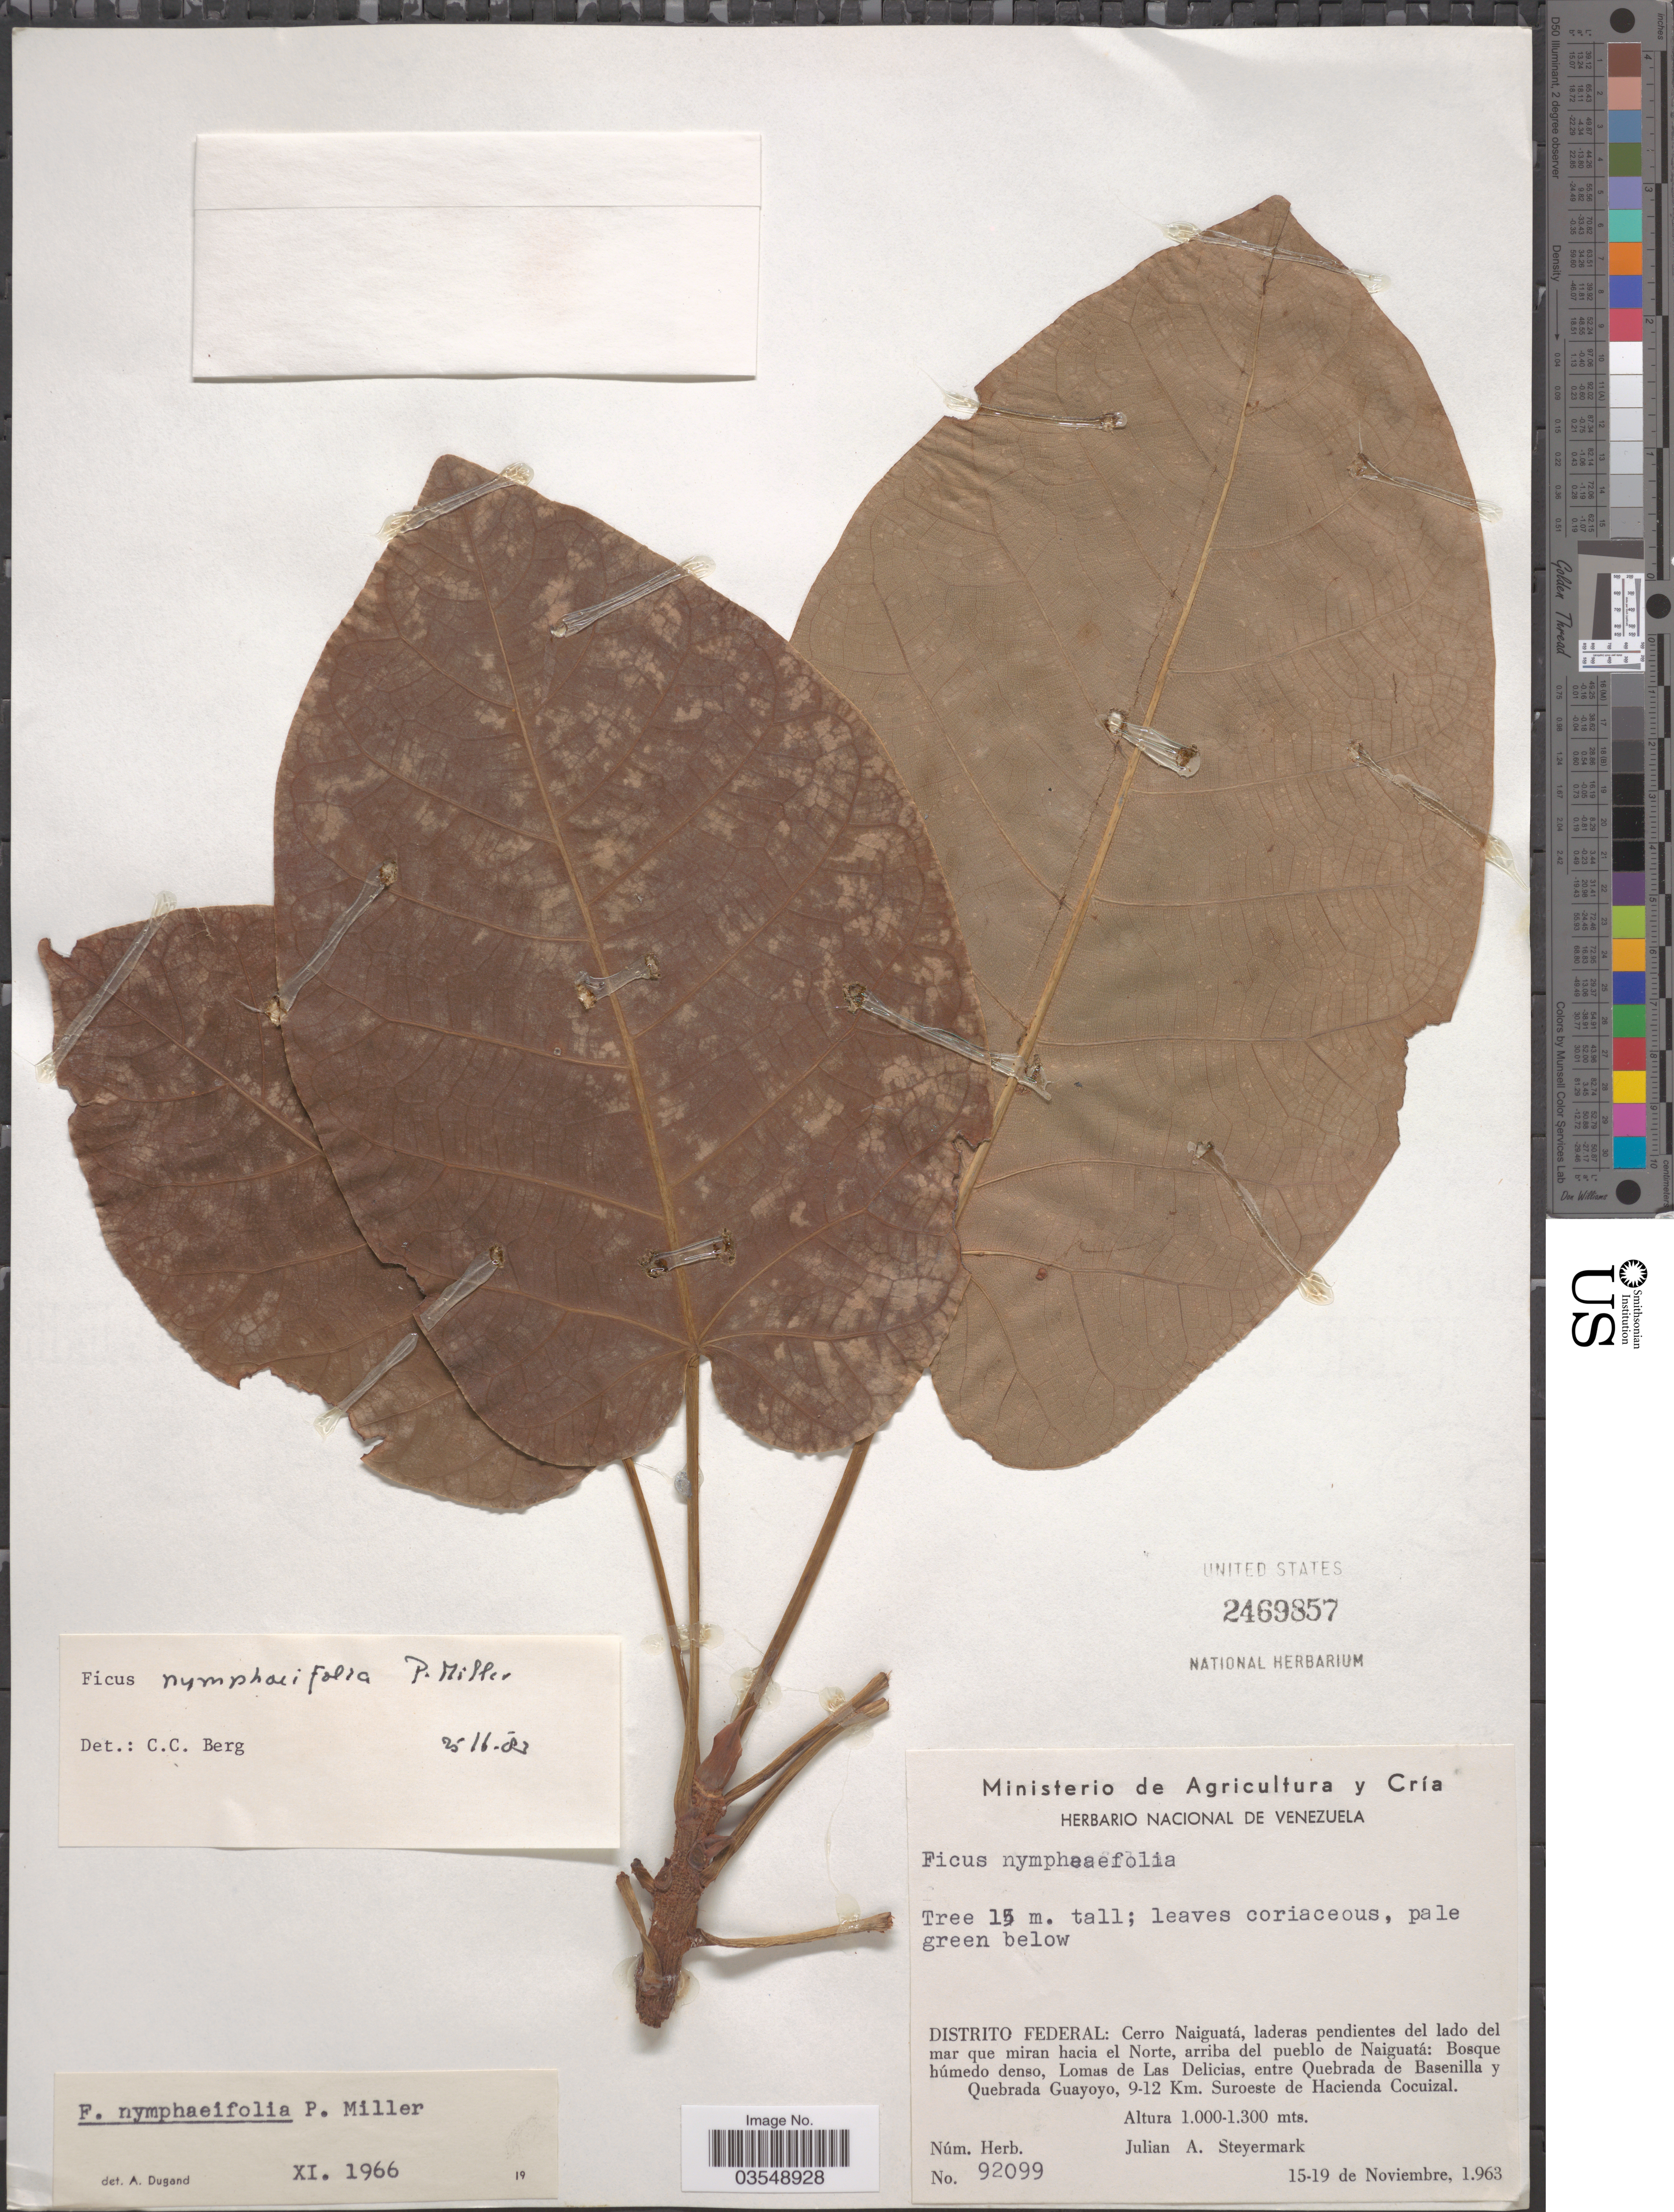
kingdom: Plantae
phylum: Tracheophyta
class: Magnoliopsida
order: Rosales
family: Moraceae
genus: Ficus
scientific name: Ficus nymphaeifolia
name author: Mill.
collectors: J. Steyermark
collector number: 92099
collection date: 1963-11-15/1963-11-19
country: Venezuela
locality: Distrito Federal: Cerro Naiguatá, laderas pendientes del lado del mar que miran hacia el Norte, arriba del pueblo de Naiguatá: Bosque húmedo denso, Lomas de Las Delicias, entre Quebrada de Basenilla y Quebrada Guayoyo, 9-12 Km. Suroeste de Hacienda Cocuizal.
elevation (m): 1000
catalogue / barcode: US 2469857